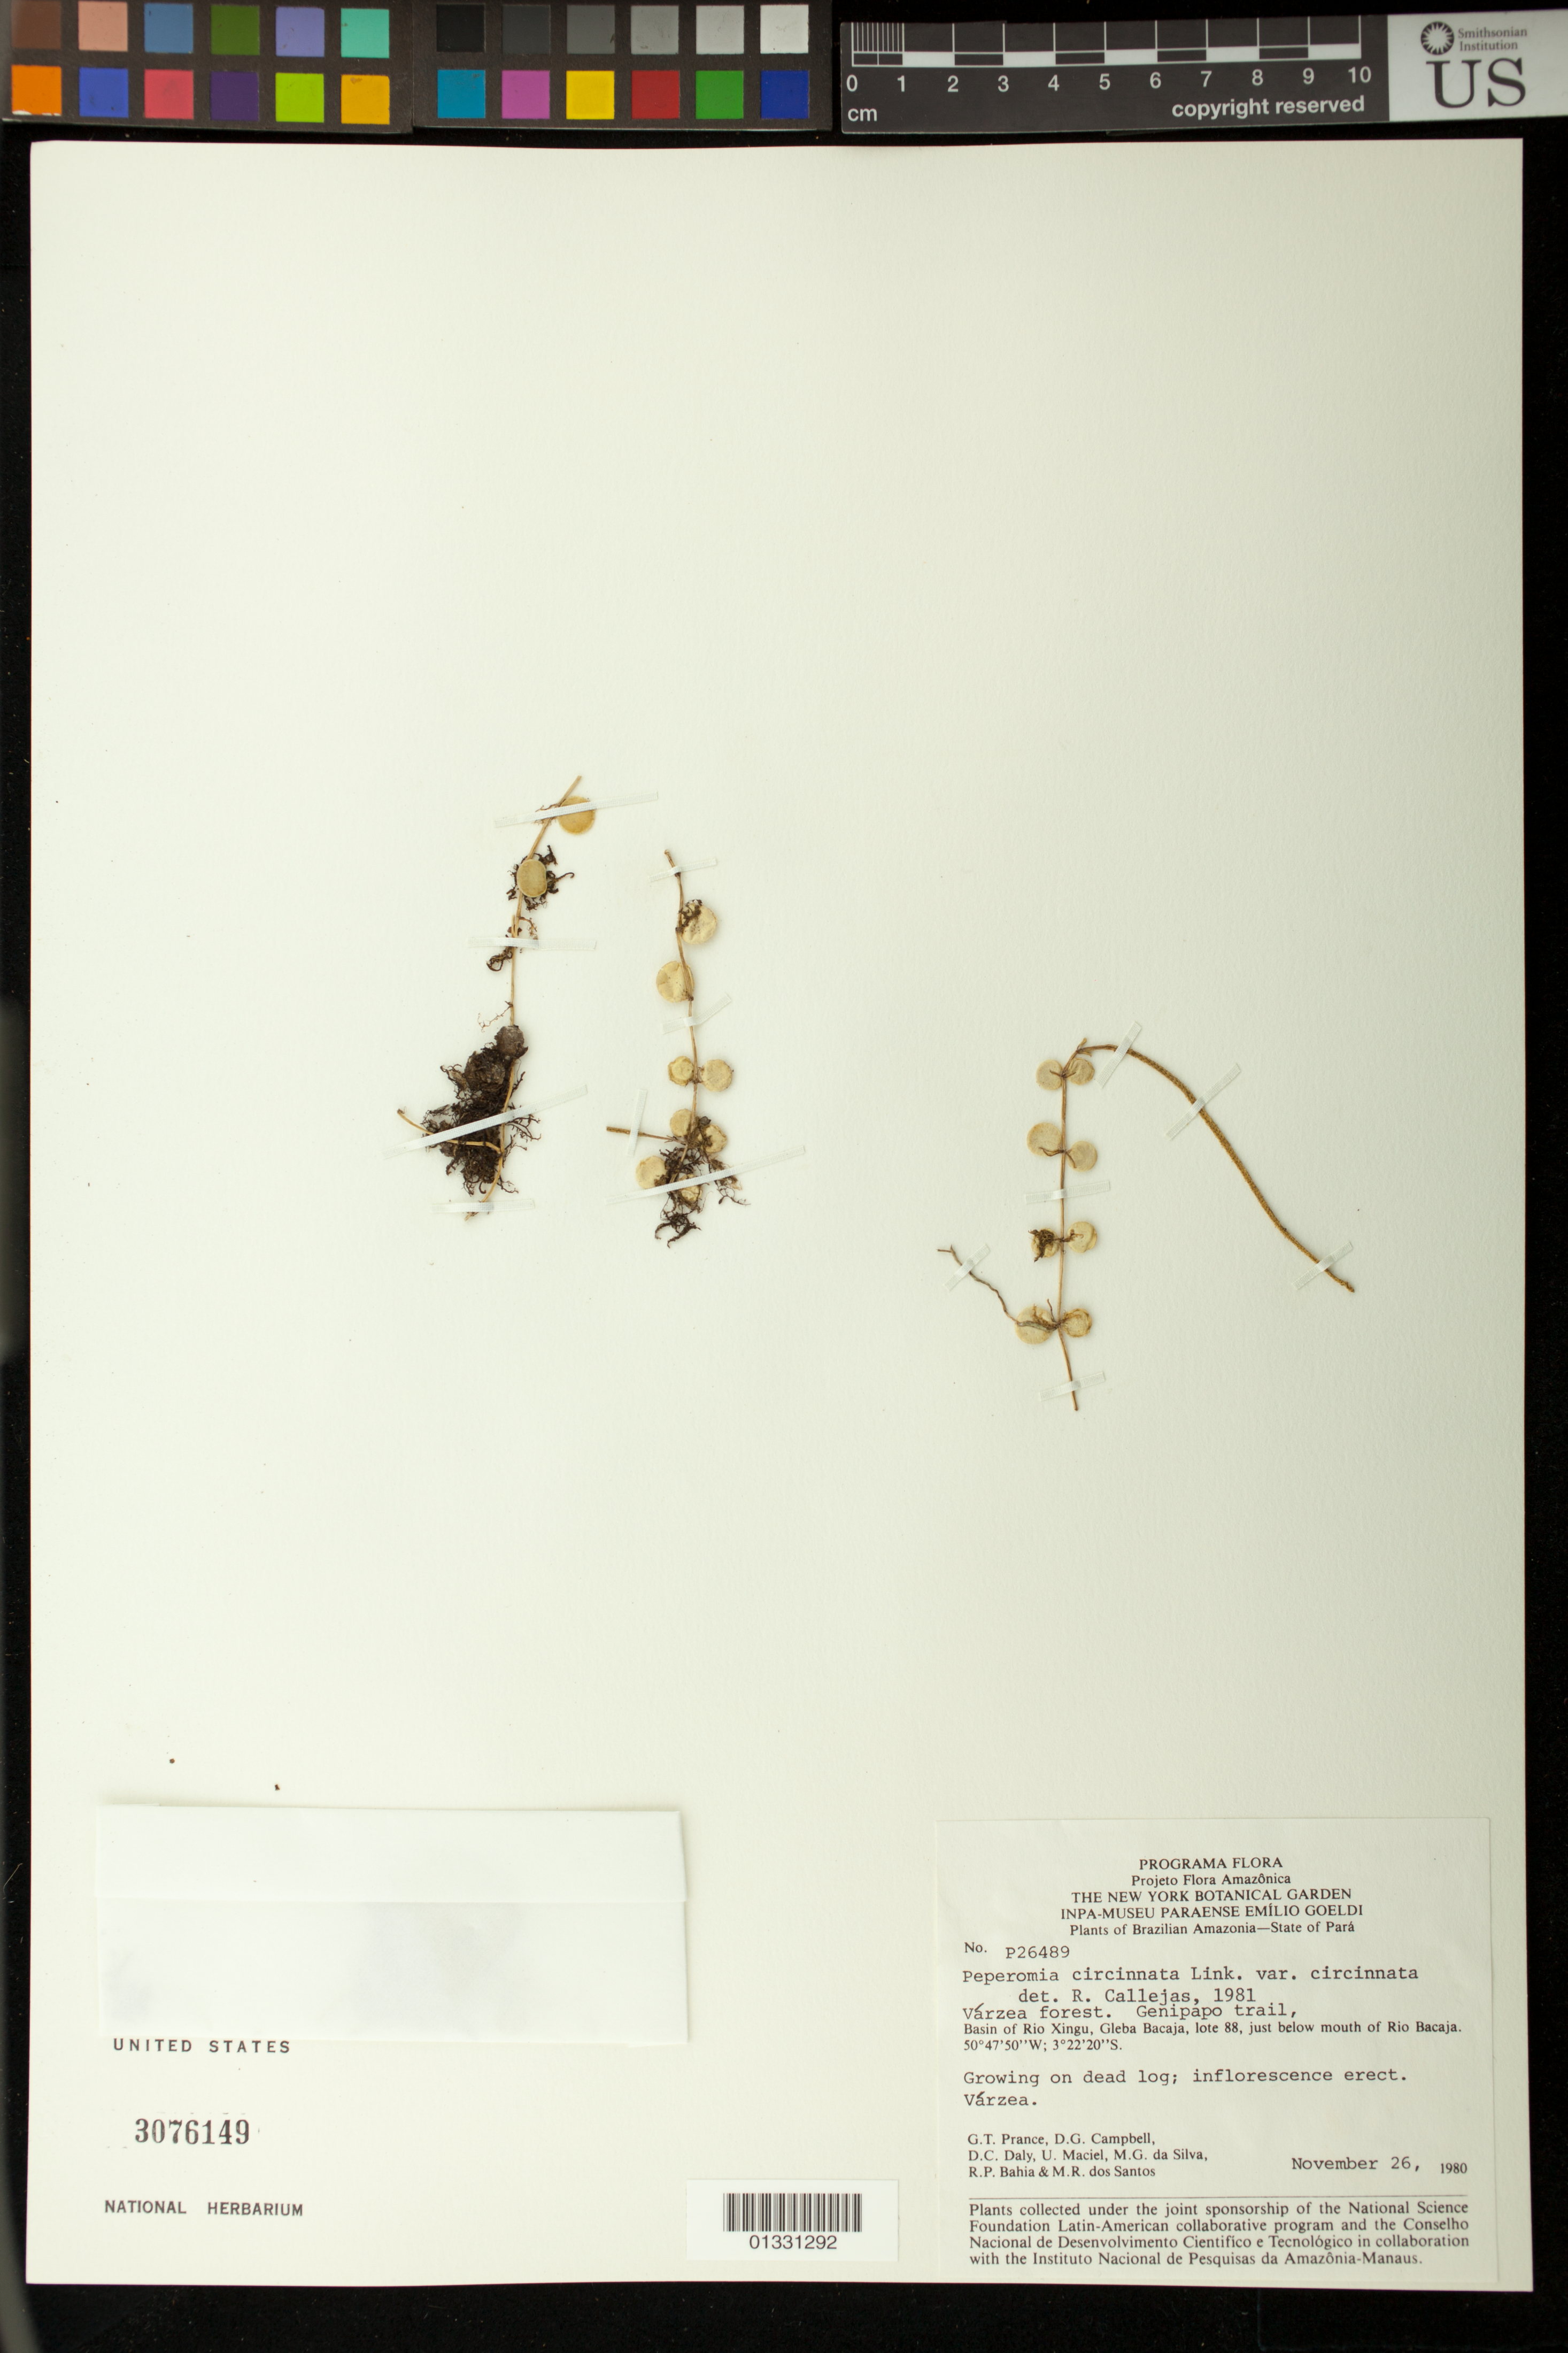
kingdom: Plantae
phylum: Tracheophyta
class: Magnoliopsida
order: Piperales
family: Piperaceae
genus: Peperomia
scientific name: Peperomia circinnata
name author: Link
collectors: G. T. Prance, D. G. Campbell, D. C. Daly, U. Maciel, M. G. Silva & R. P. Bahia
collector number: P26489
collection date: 1980-11-26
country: Brazil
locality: Basin of Rio Xingu, Gleba Bacajá, lote 88, just below mouth of Rio Bacaja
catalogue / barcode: US 3076149